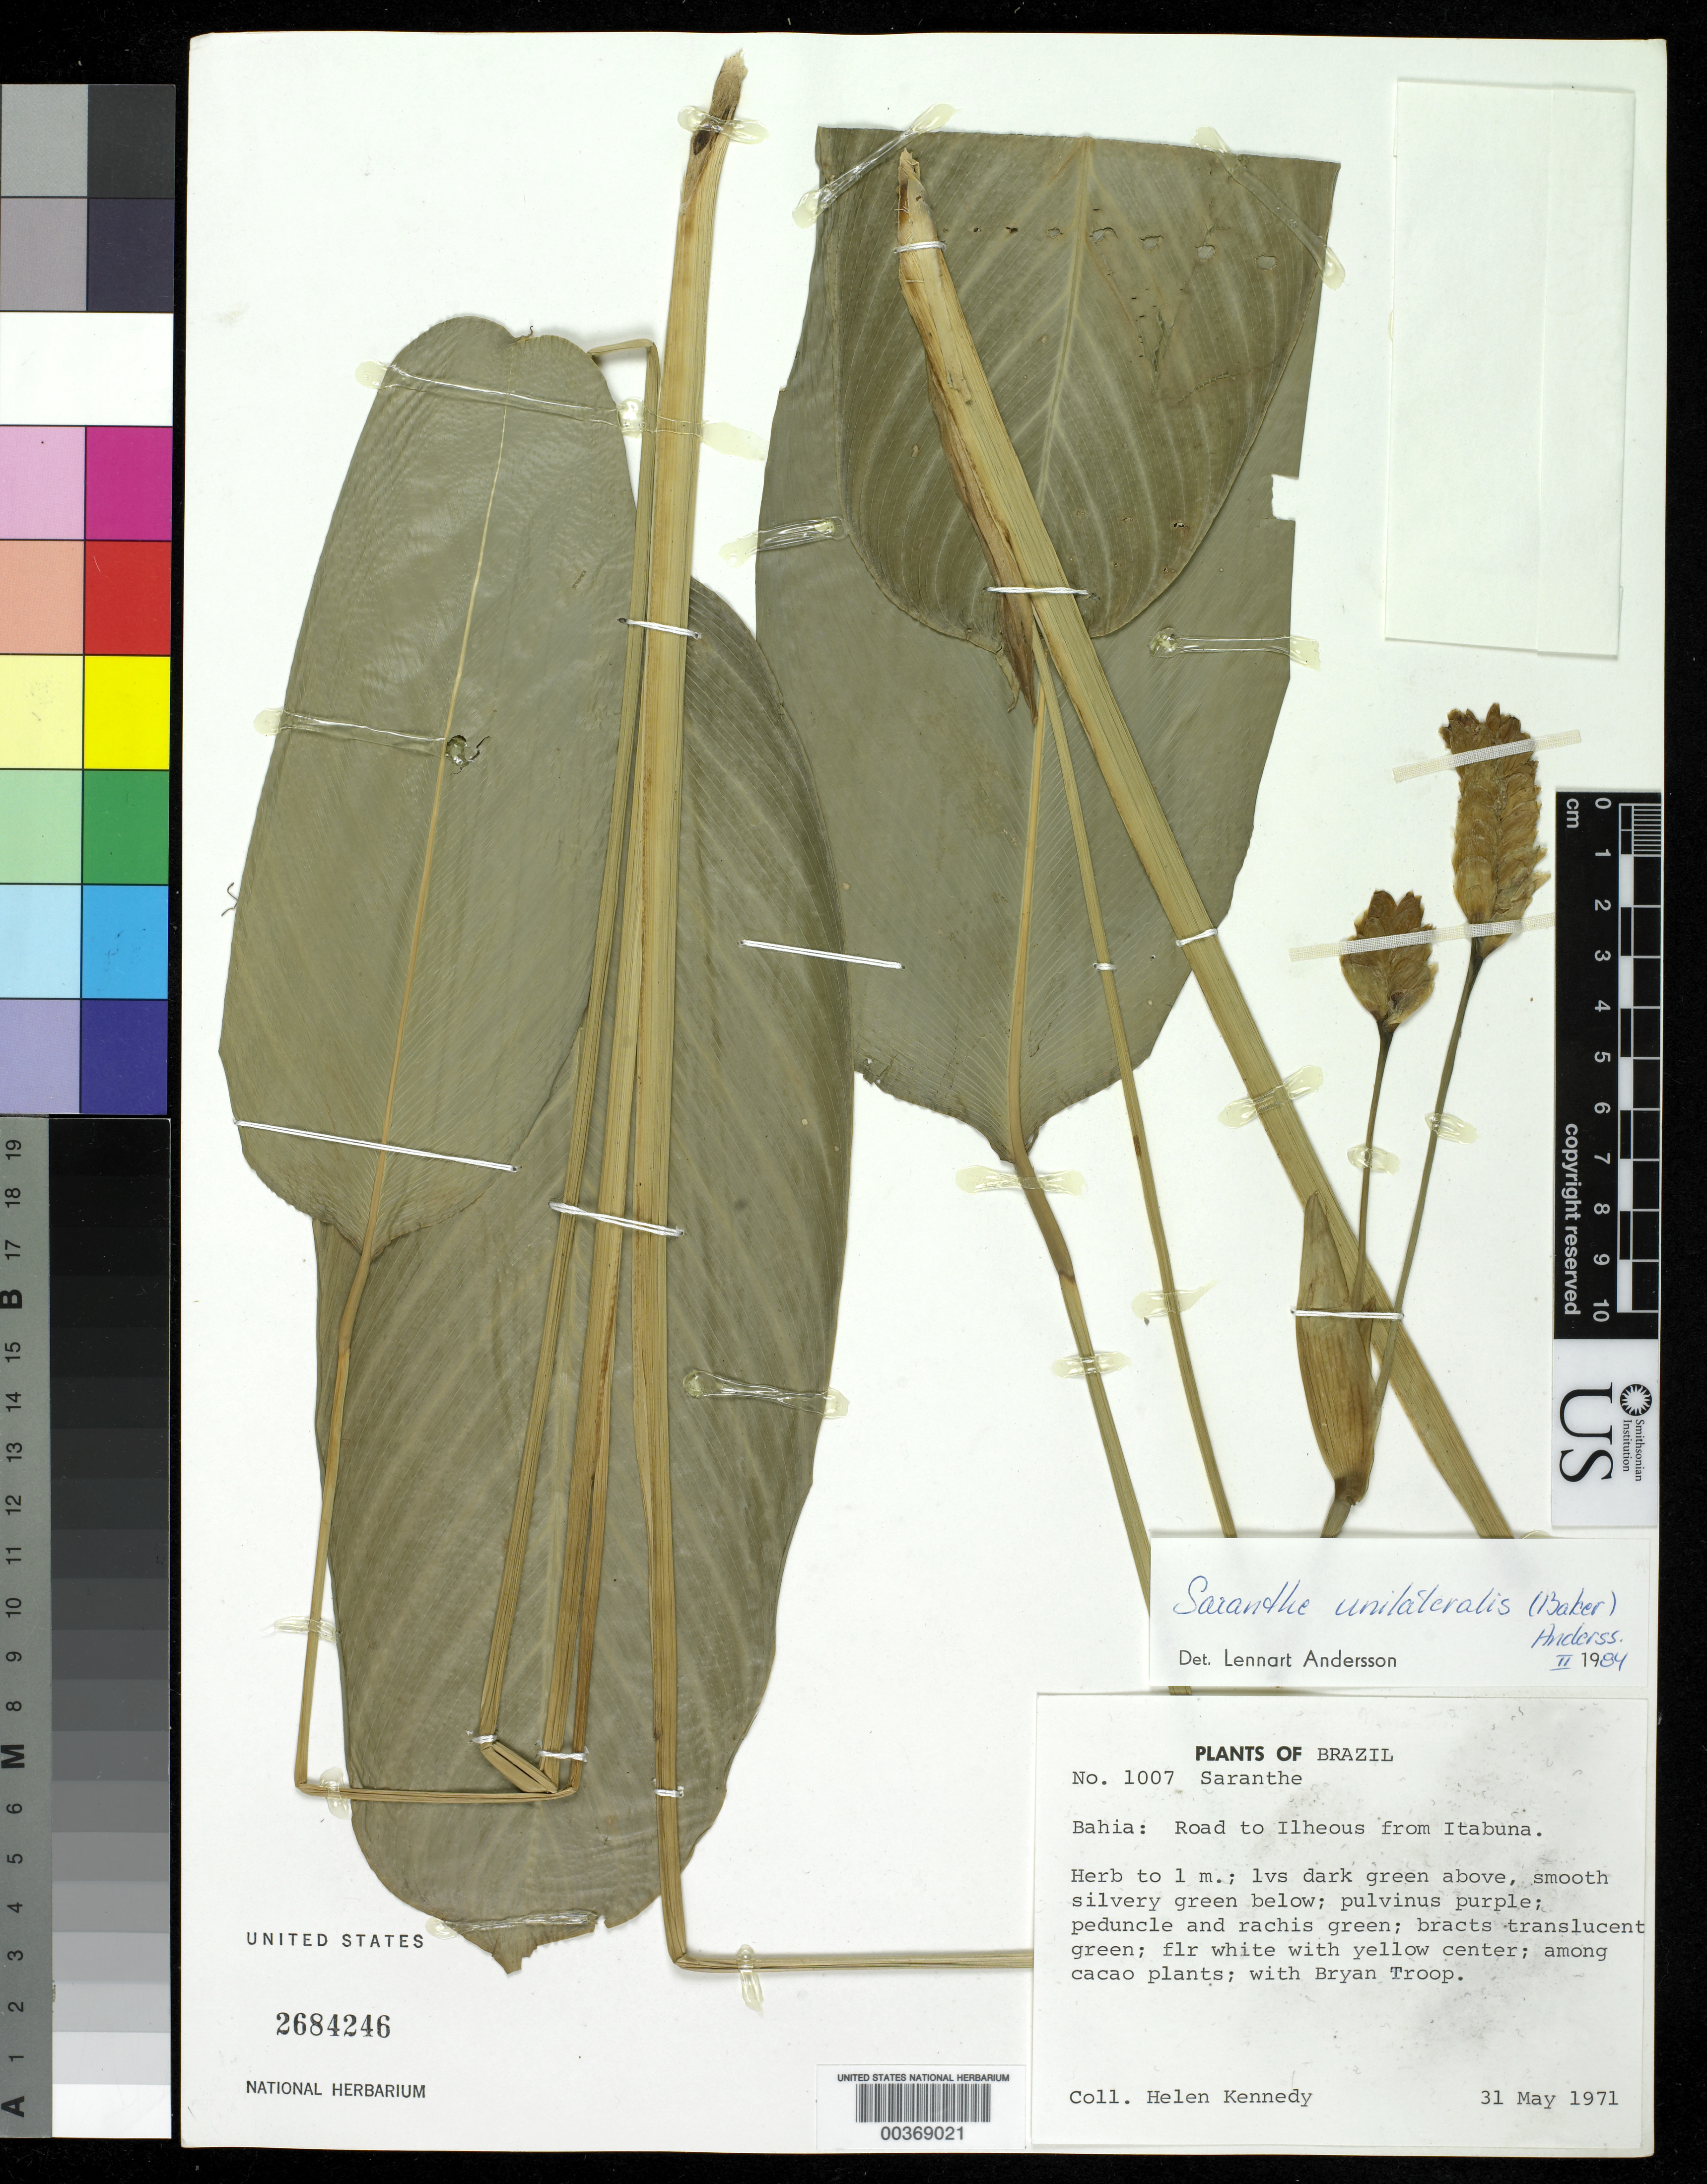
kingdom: Plantae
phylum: Tracheophyta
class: Liliopsida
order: Zingiberales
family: Marantaceae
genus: Saranthe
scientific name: Saranthe unilateralis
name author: (Poepp. & Endl.) Eichler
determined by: Andersson, [Bengt] Lennart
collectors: H. Kennedy & B. Troop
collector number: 1007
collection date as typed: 31 May 1971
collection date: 1971-05-31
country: Brazil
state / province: Bahia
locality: Road to ilheous from itabuna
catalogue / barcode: US 2684246